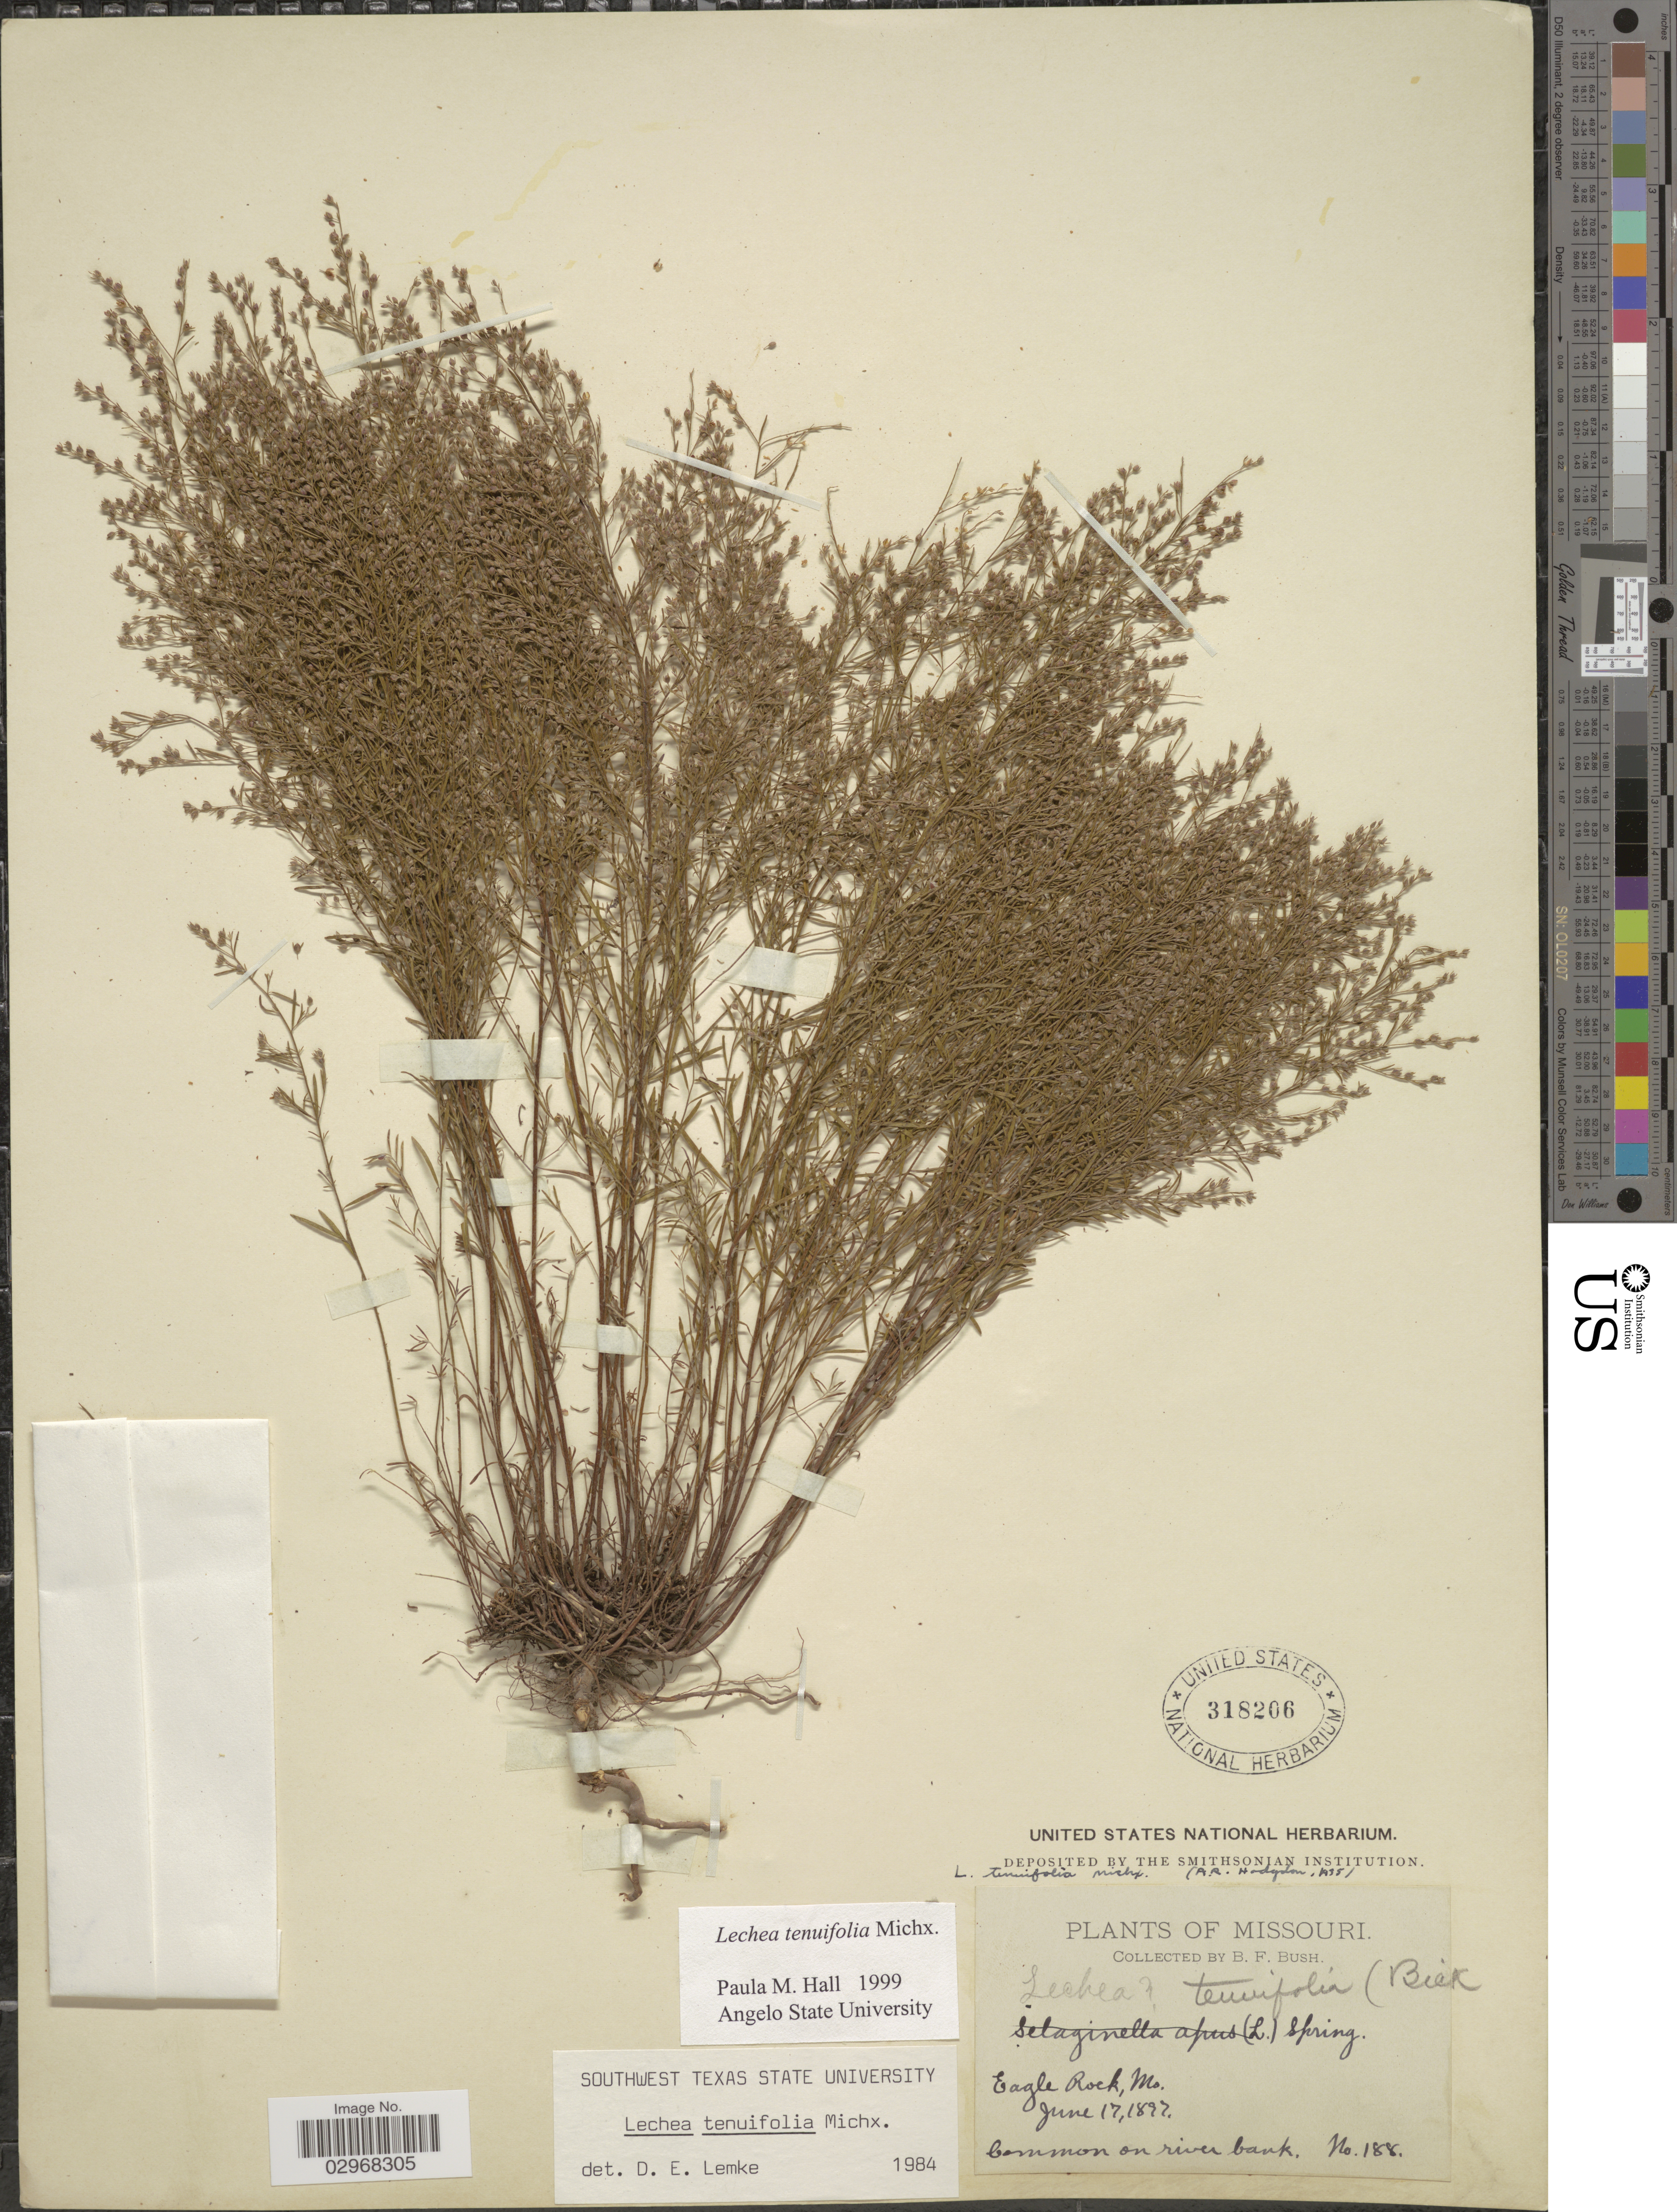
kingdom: Plantae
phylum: Tracheophyta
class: Magnoliopsida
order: Malvales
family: Cistaceae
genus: Lechea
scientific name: Lechea tenuifolia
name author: Michx.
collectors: B. F. Bush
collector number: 188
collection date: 1897-06-17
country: United States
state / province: Missouri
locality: Eagle Rock. Common on river bank.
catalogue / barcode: US 318206